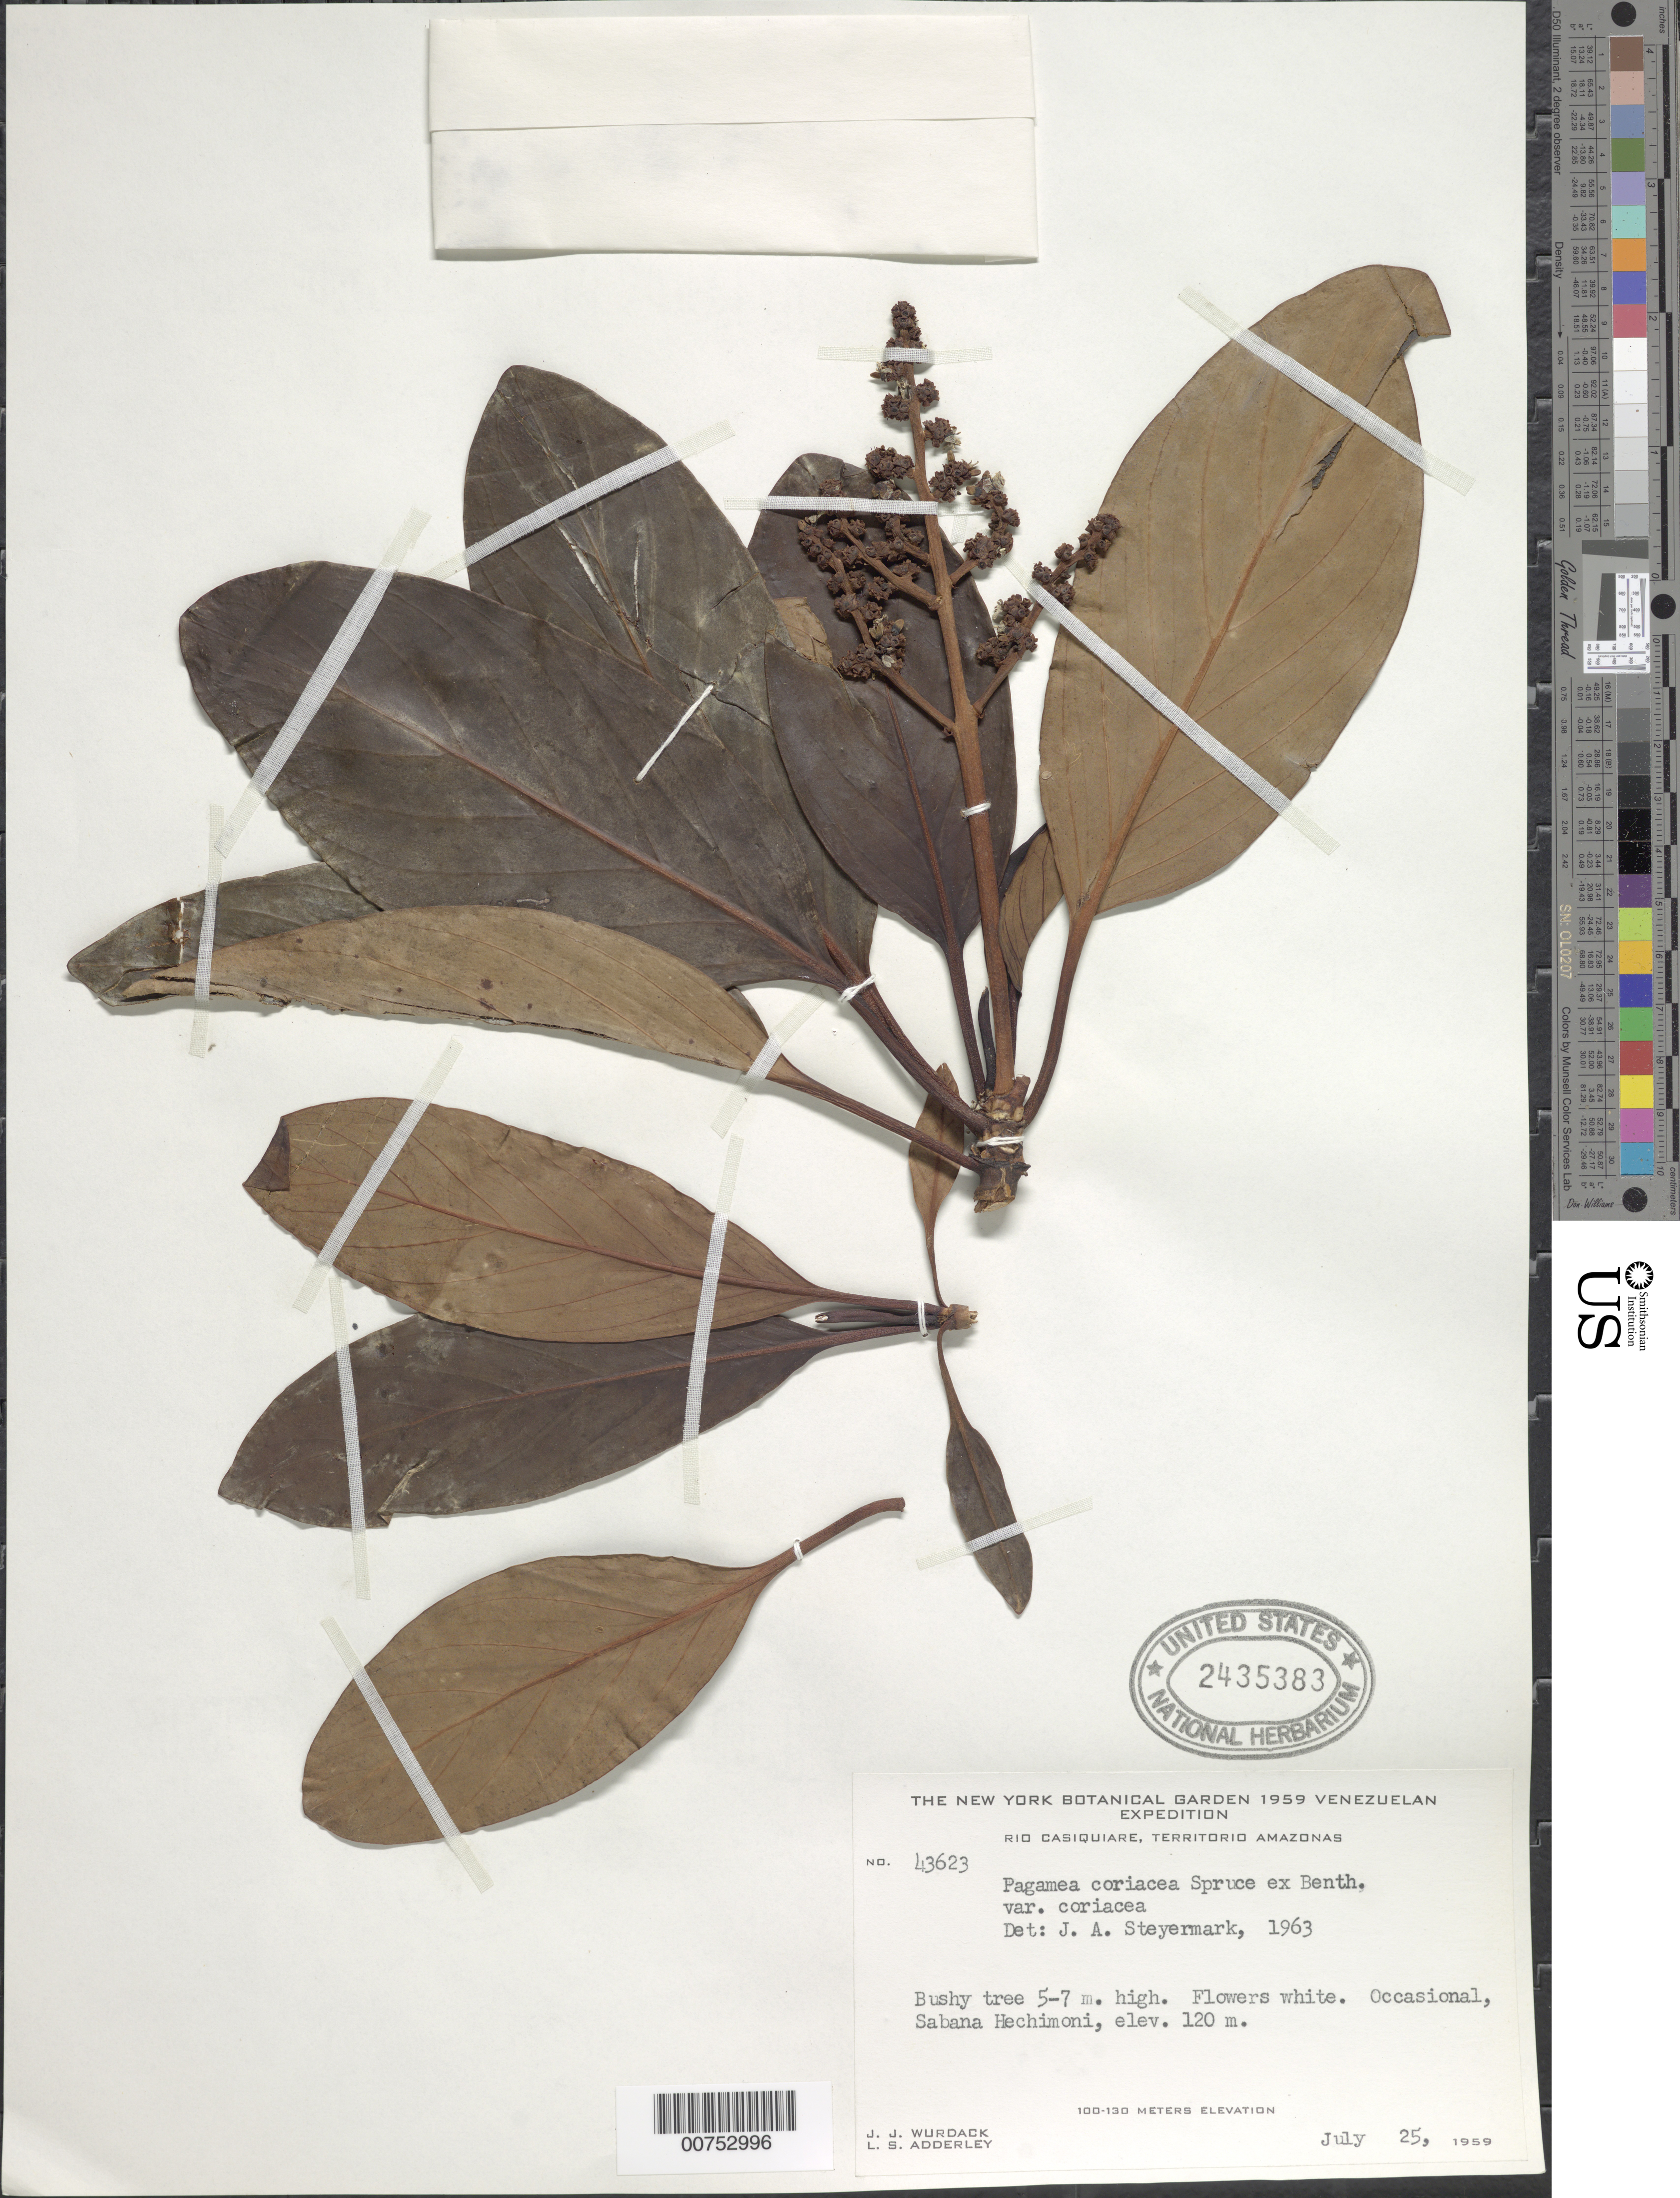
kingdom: Plantae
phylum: Tracheophyta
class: Magnoliopsida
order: Gentianales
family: Rubiaceae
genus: Pagamea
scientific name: Pagamea coriacea var. coriacea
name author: Spruce ex Benth.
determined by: Steyermark, Julian A., (VEN)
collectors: J. J. Wurdack & L. S. Adderley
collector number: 43623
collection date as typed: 25-Jul-59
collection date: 1959-07-25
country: Venezuela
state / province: Amazonas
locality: Río Siapa, Sabana Hechimoni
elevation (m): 120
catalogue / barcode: US 2435383